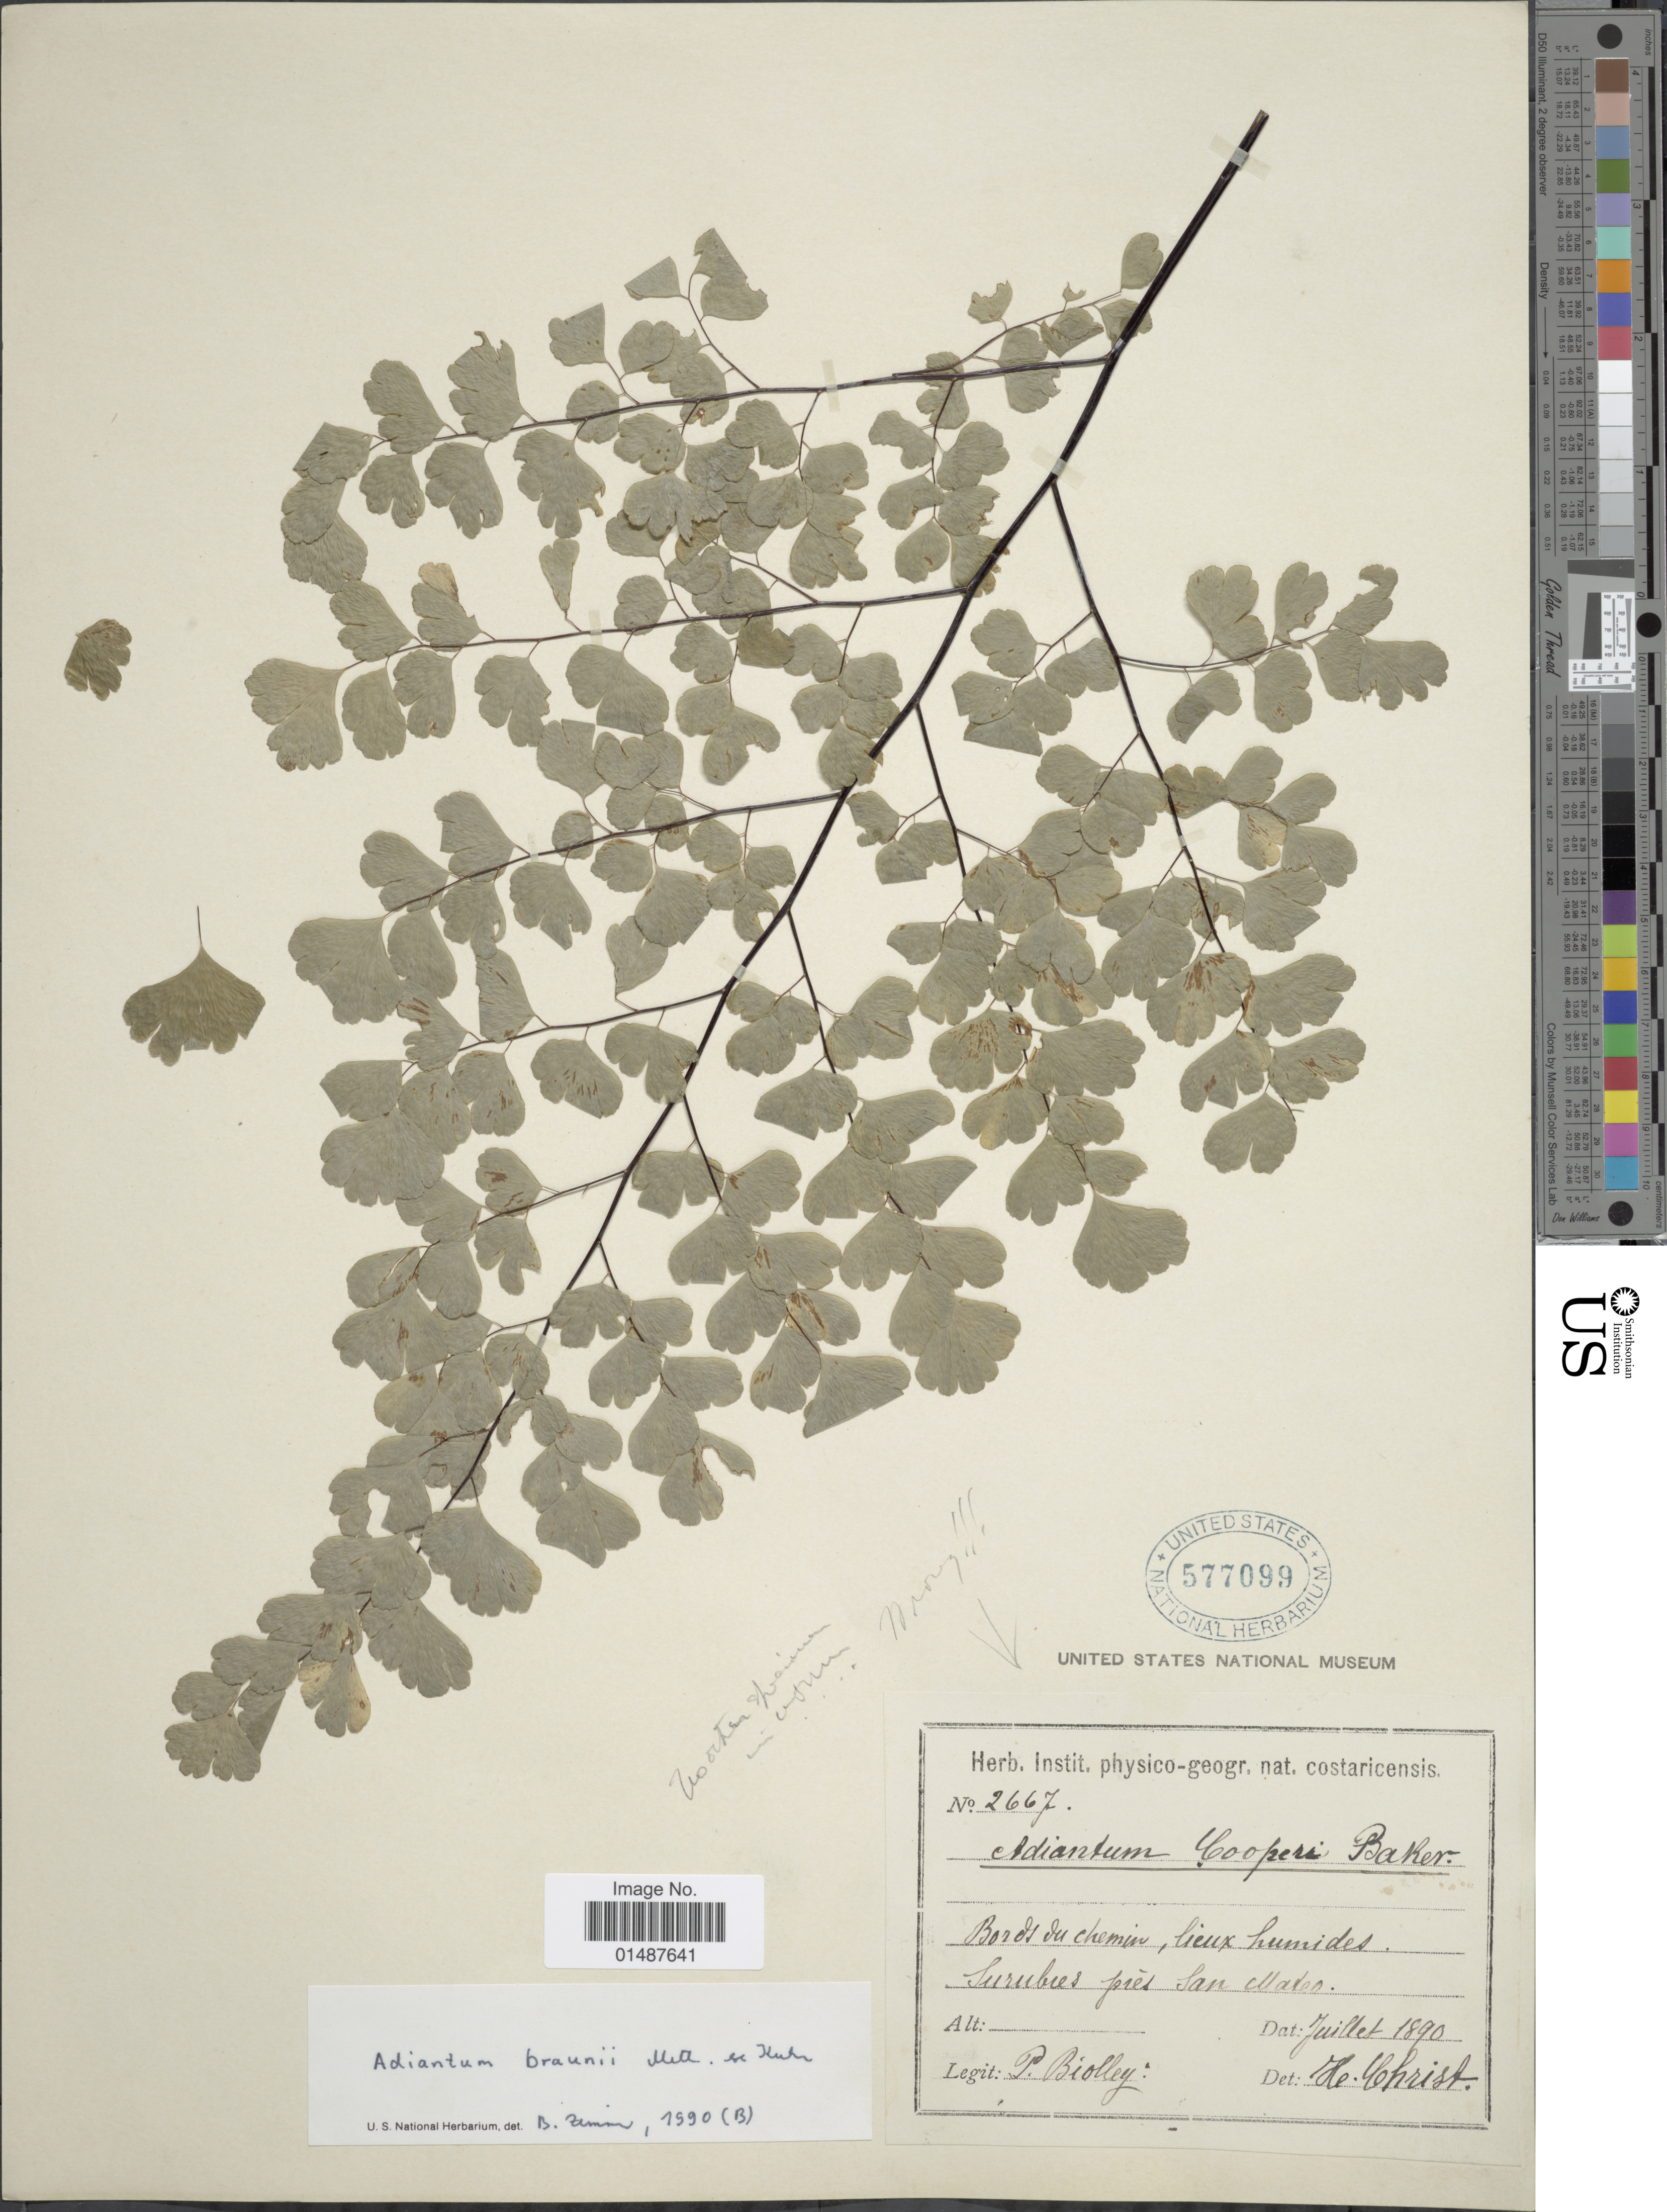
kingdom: Plantae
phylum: Tracheophyta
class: Polypodiopsida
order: Polypodiales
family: Pteridaceae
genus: Adiantum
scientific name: Adiantum braunii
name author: Mett. ex Kuhn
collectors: P. Biolley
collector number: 2667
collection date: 1890-07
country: Costa Rica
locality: Surubres pres San Mateo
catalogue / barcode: US 577099